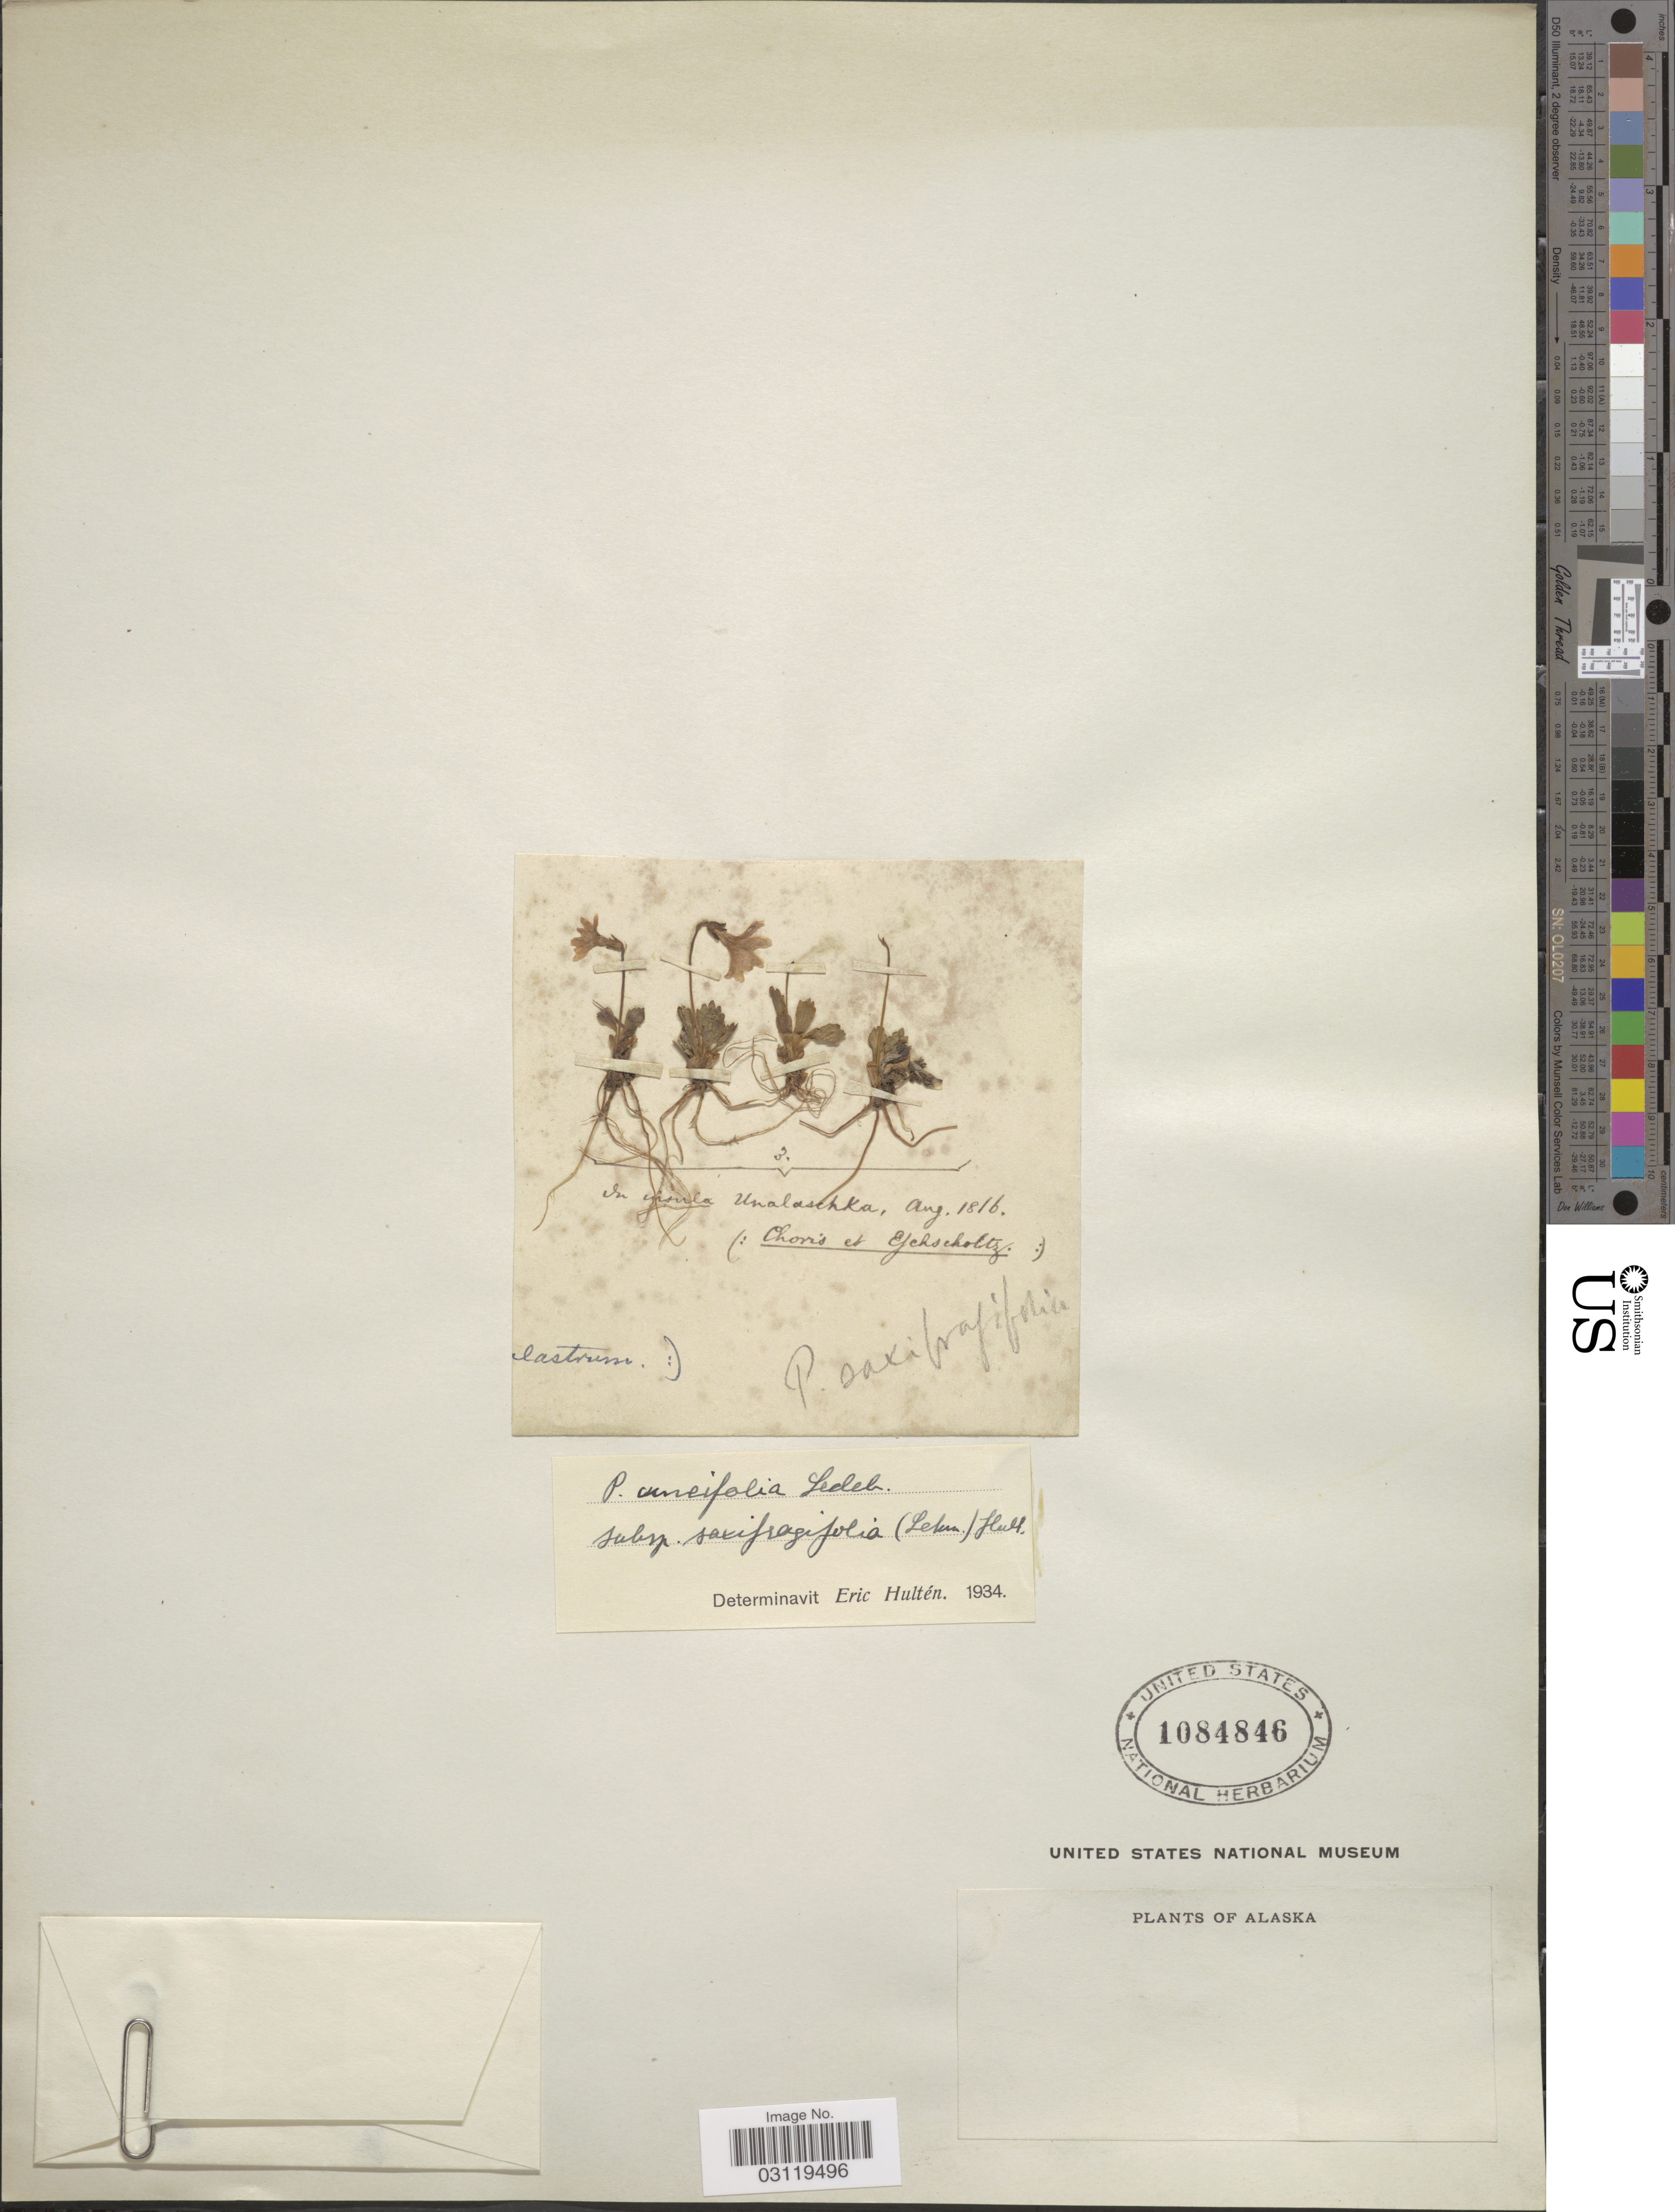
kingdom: Plantae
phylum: Tracheophyta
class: Magnoliopsida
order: Ericales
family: Primulaceae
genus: Primula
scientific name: Primula cuneifolia subsp. saxifragifolia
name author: (Lehm.) W.W. Sm. & Forrest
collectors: Choris & J. F. Eschscholtz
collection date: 1816-08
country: United States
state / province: Alaska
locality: In insula Unalaschka.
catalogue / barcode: US 1084846